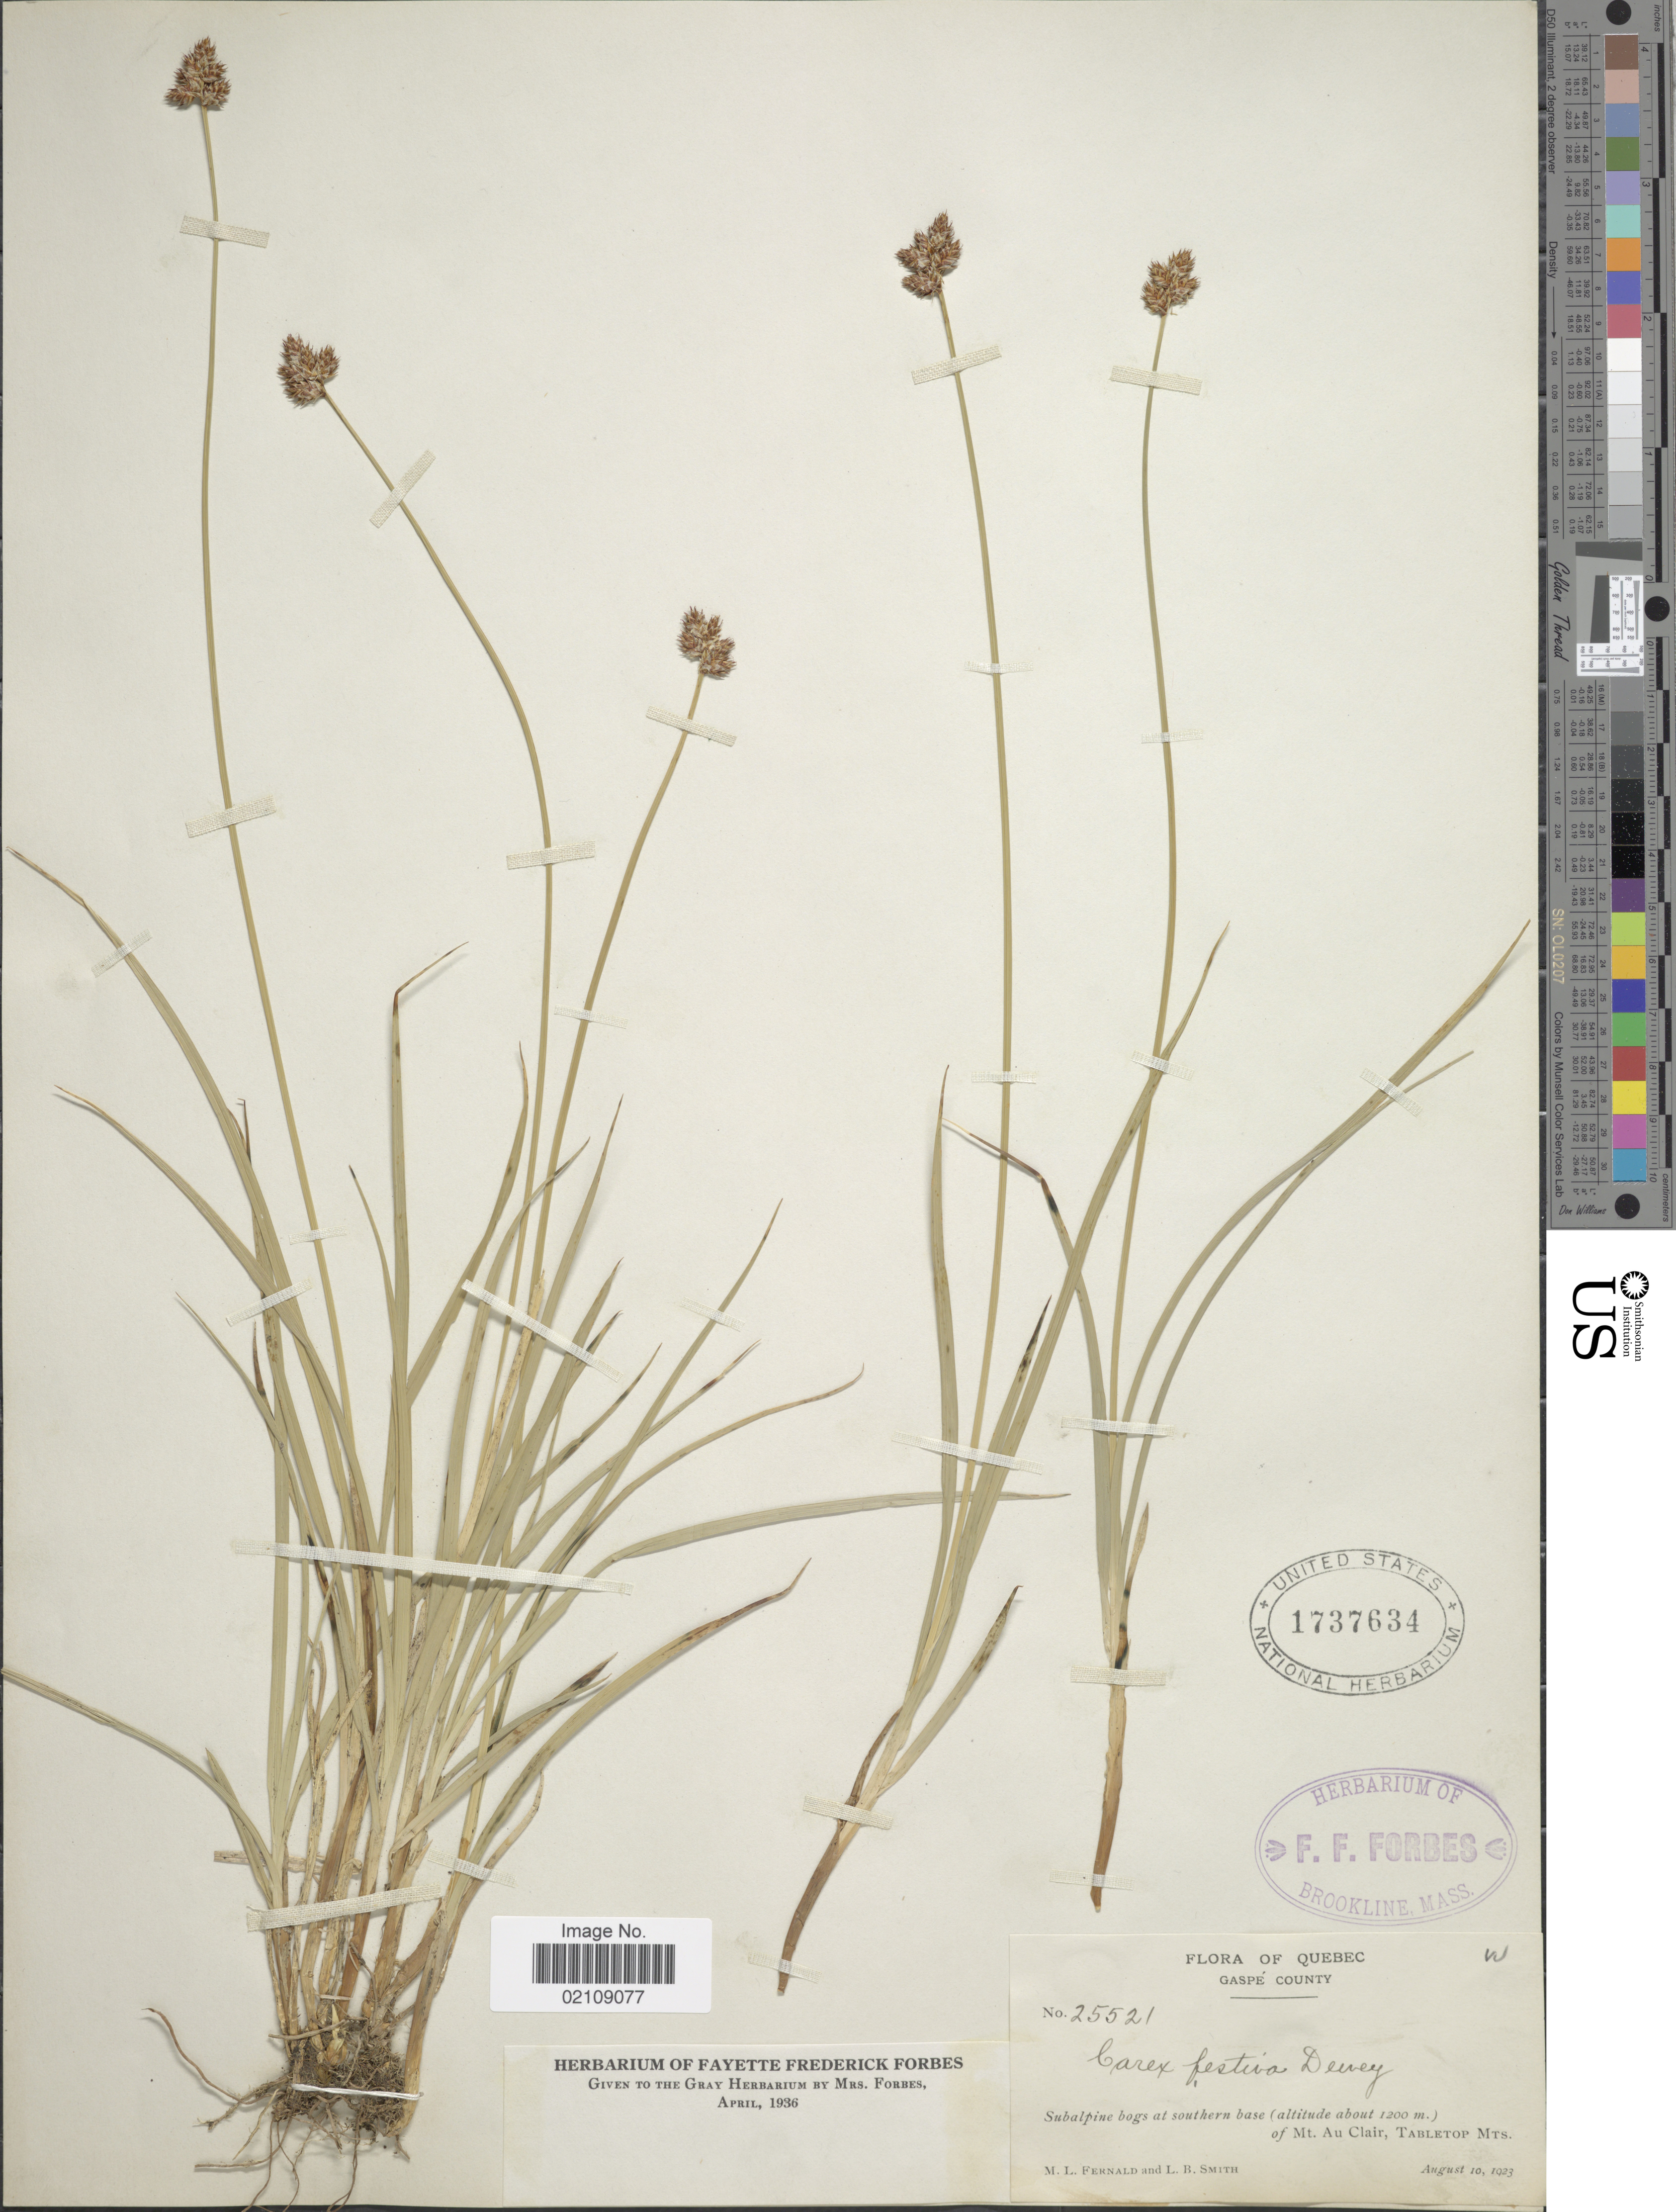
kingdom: Plantae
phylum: Tracheophyta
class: Liliopsida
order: Poales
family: Cyperaceae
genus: Carex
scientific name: Carex macloviana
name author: d'Urv.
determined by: Whitkus, R.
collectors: M. L. Fernald & L. Smith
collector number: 25521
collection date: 1923-08-10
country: Canada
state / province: Quebec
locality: Gaspé County. southern base of Mt. Au Clair, Tabletop Mts.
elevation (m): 1200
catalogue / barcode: US 1737634